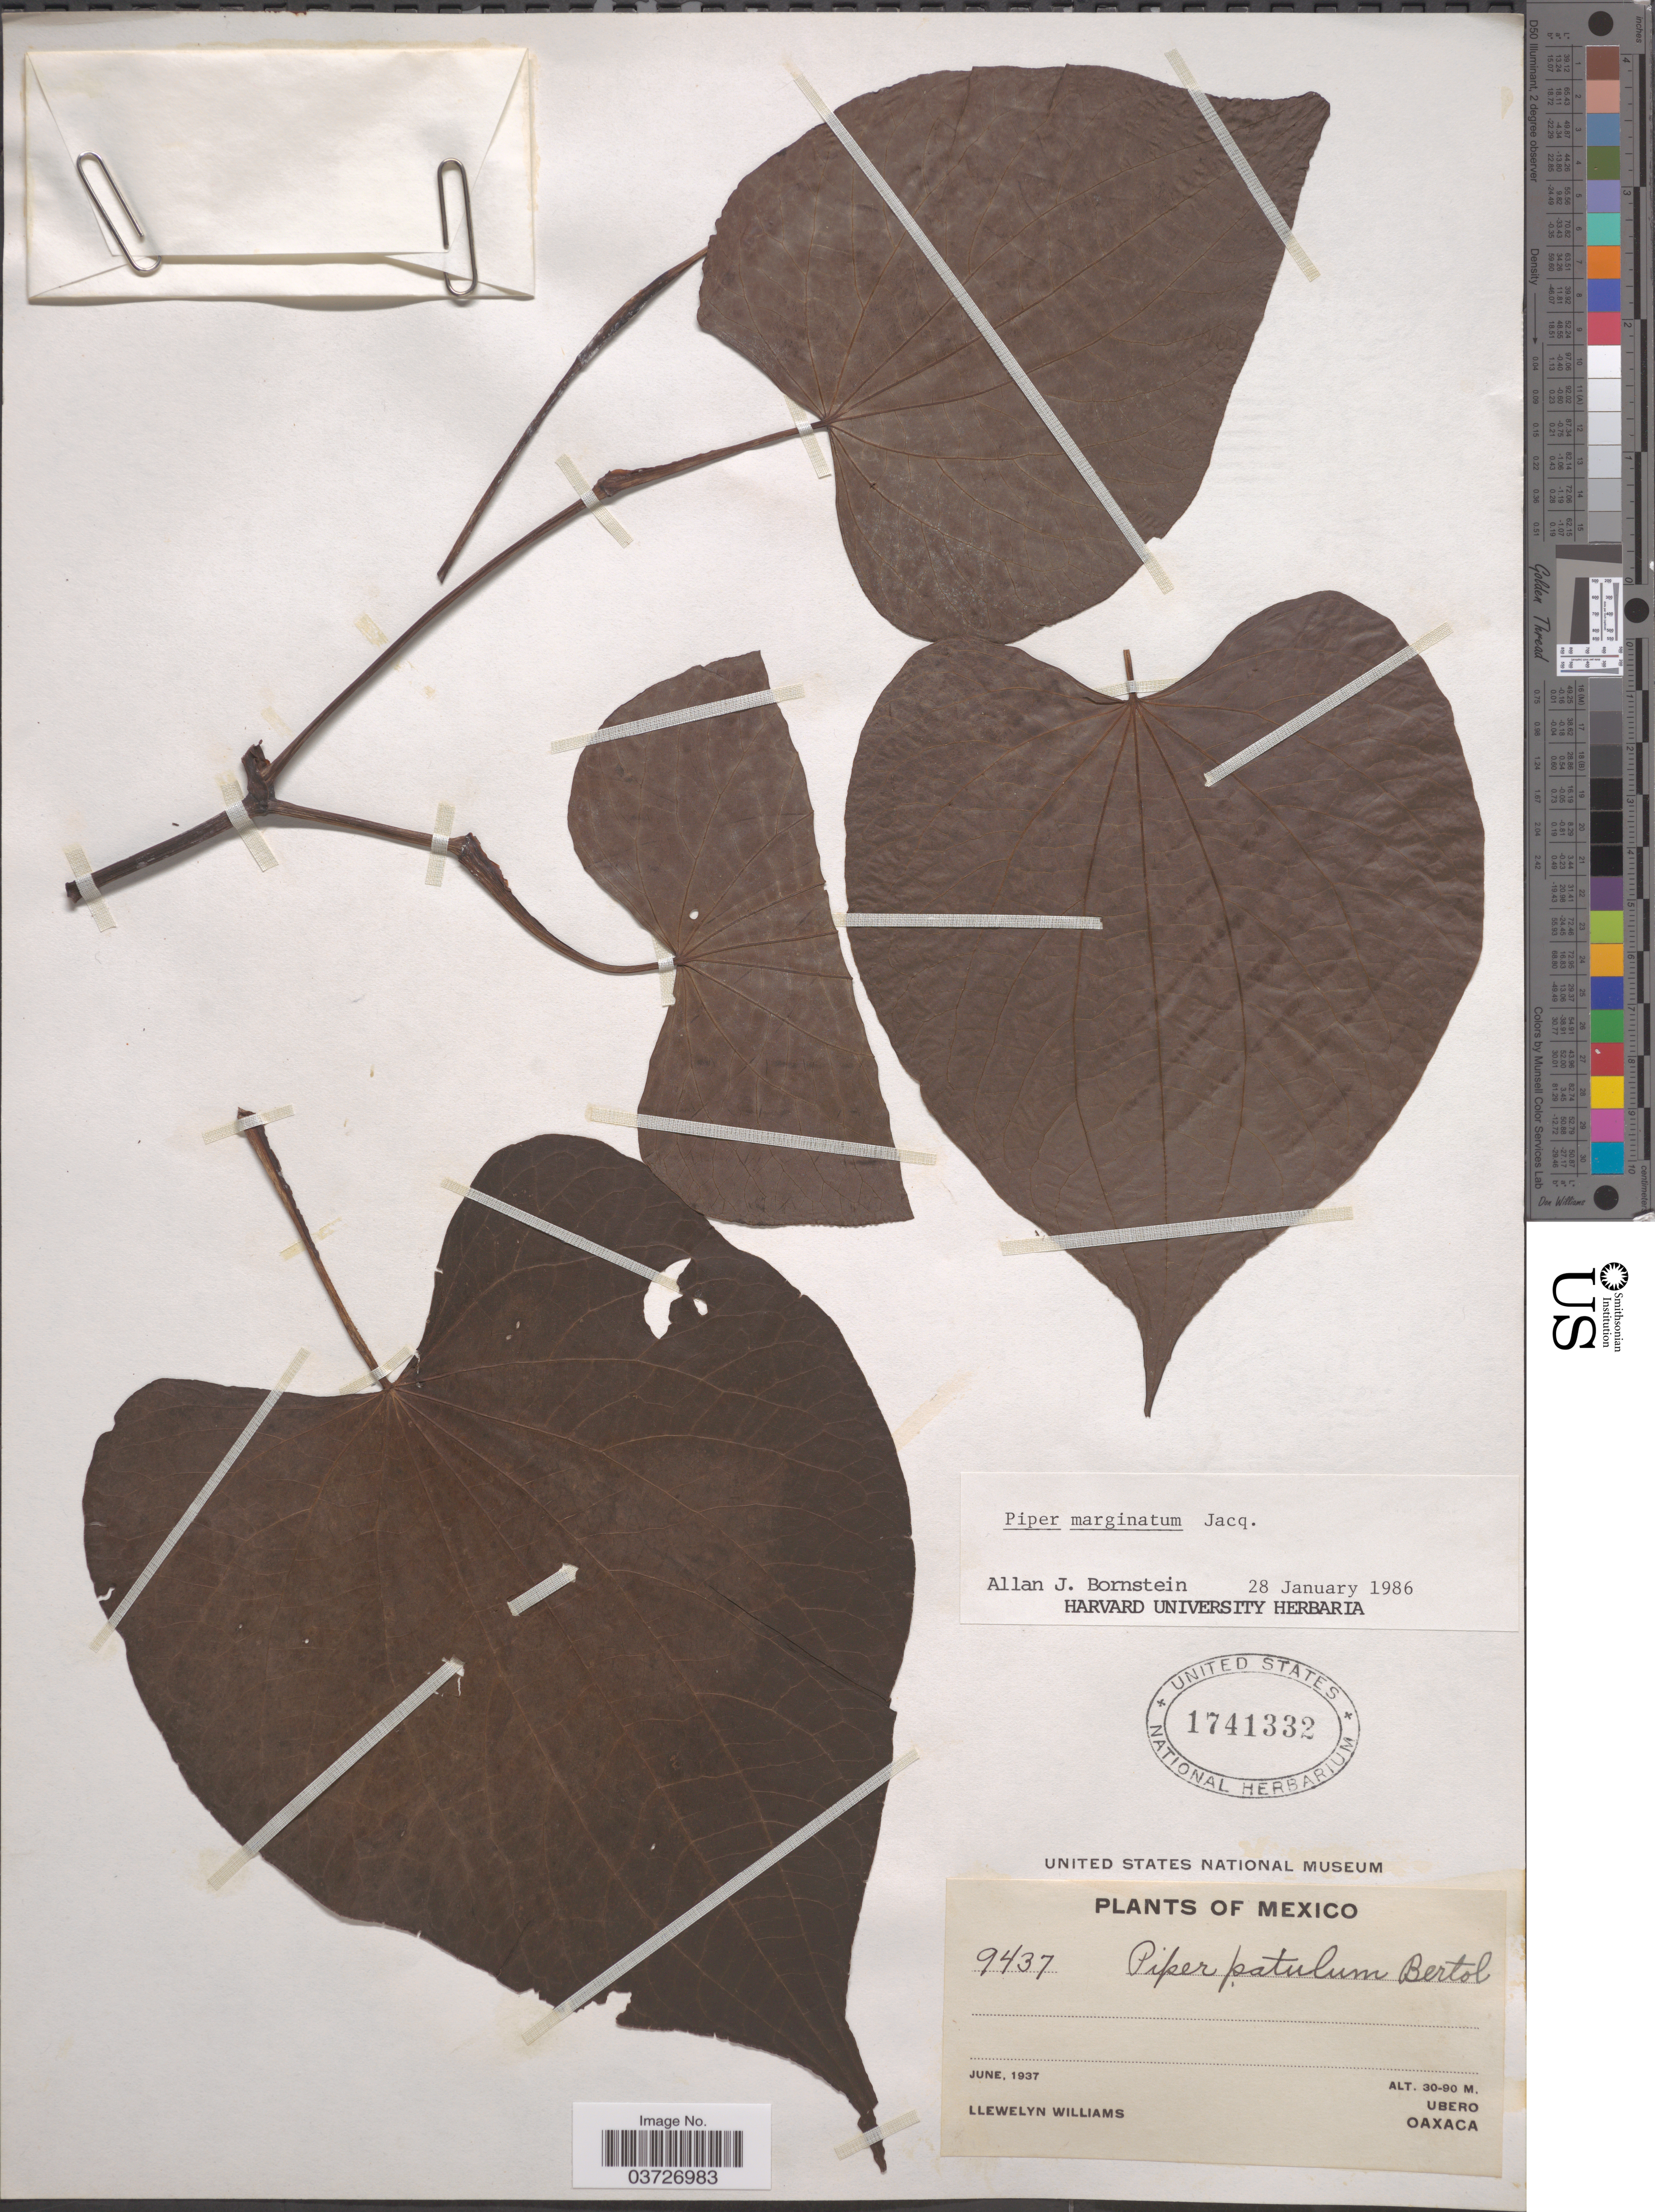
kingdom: Plantae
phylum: Tracheophyta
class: Magnoliopsida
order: Piperales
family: Piperaceae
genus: Piper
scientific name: Piper marginatum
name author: Jacq.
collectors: Ll. Williams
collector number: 9437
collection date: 1937-06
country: Mexico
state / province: Oaxaca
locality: Ubero.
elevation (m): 30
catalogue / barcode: US 1741332